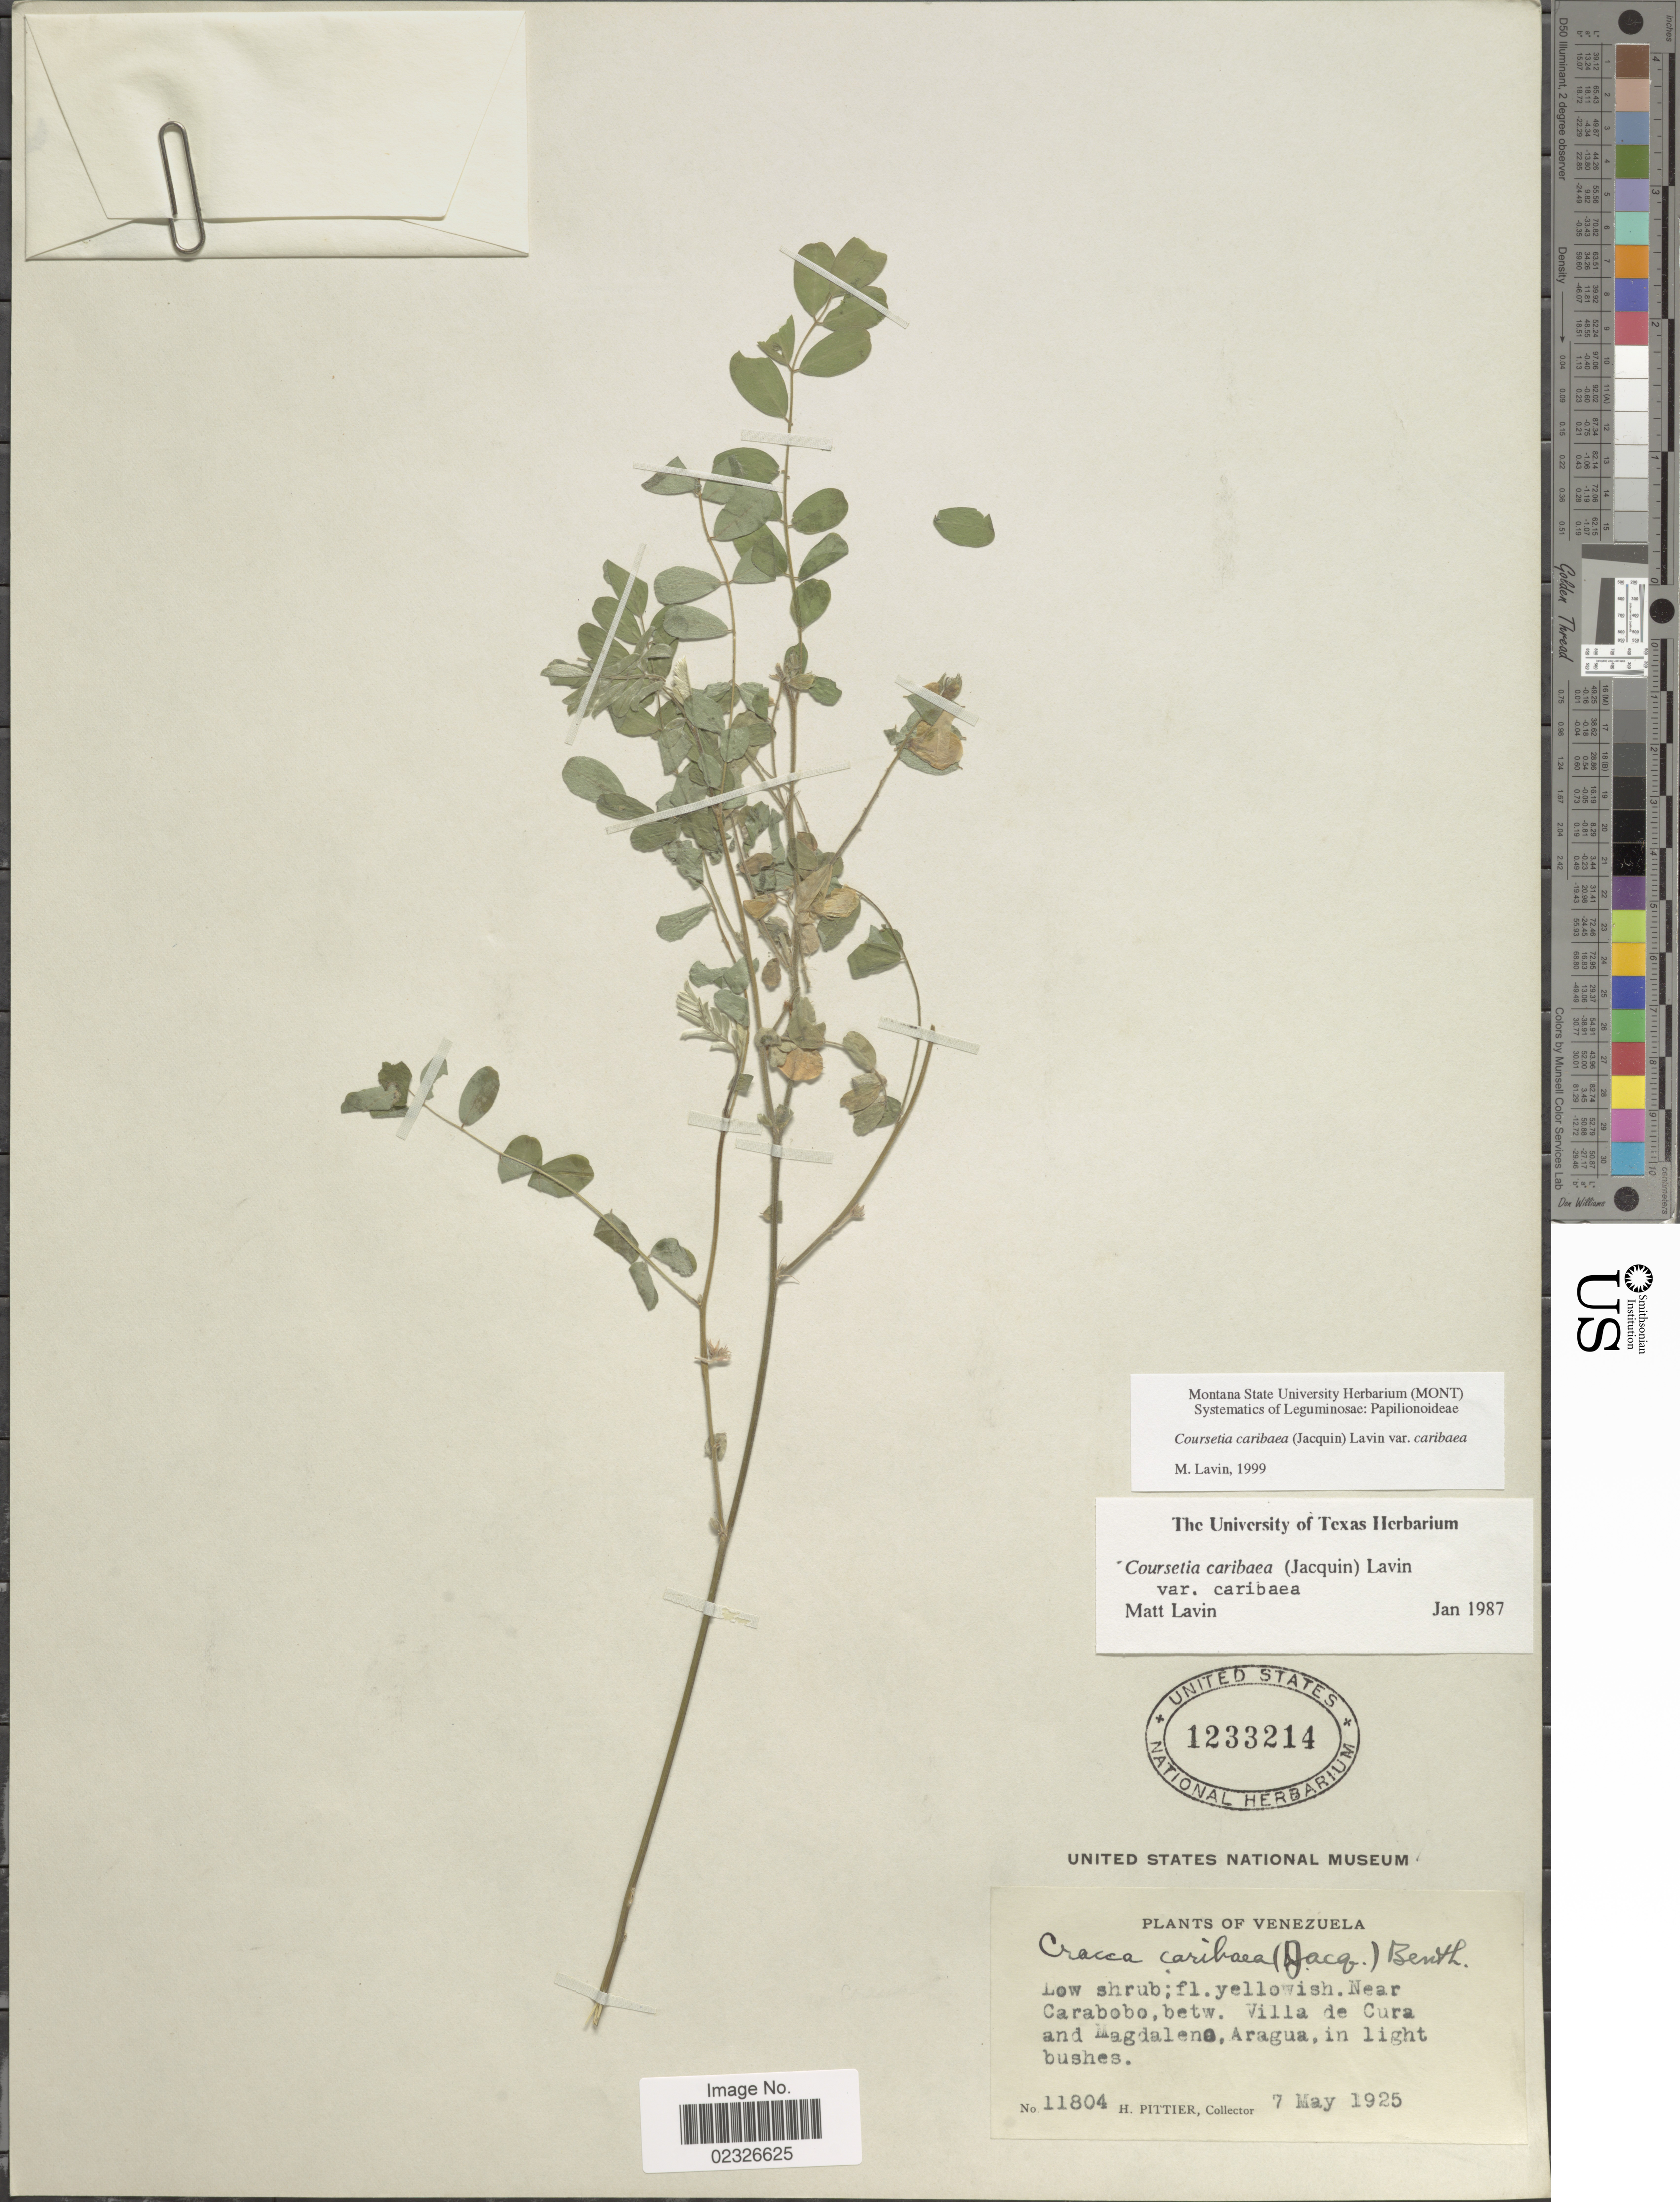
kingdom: Plantae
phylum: Tracheophyta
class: Magnoliopsida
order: Fabales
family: Fabaceae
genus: Coursetia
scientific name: Coursetia caribaea var. caribaea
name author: (Jacq.) Lavin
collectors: H. F. Pittier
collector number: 11804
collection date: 1925-05-07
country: Venezuela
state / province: Aragua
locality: Near Carabobo, betw. Villa de Cura and Magdalena, Aragua, in light bushes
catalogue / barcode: US 1233214